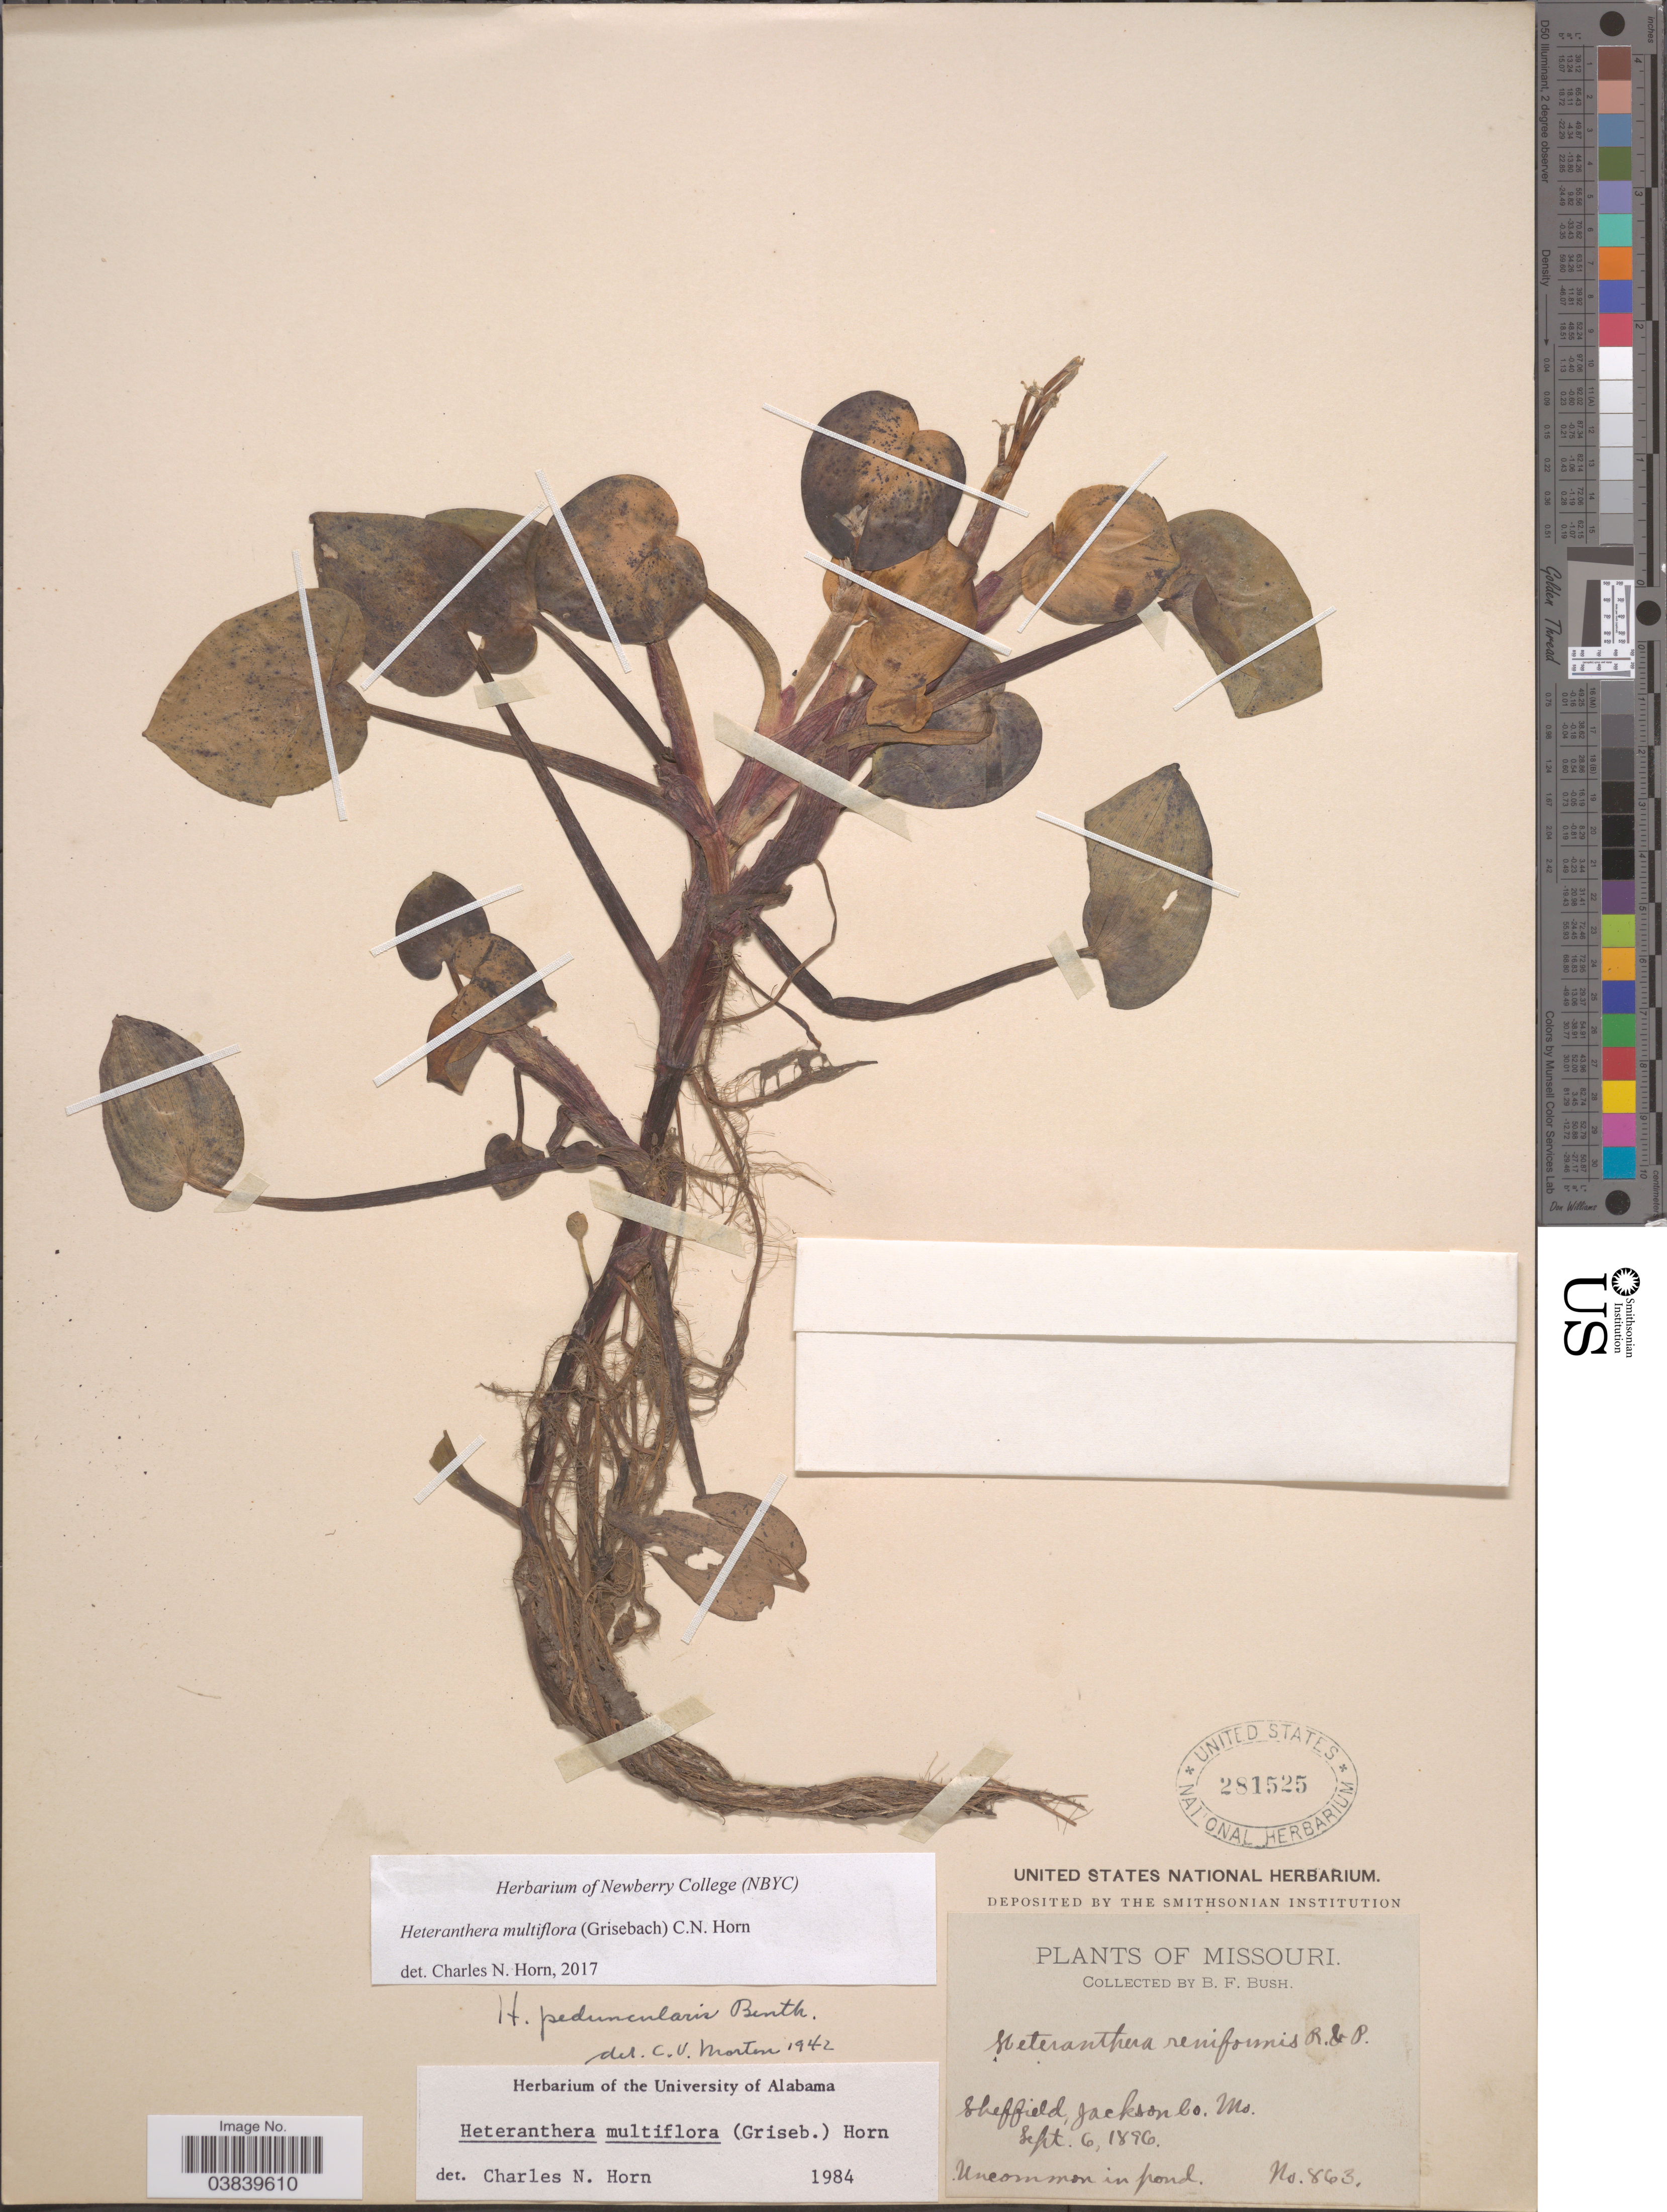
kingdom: Plantae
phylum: Tracheophyta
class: Liliopsida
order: Commelinales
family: Pontederiaceae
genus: Heteranthera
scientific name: Heteranthera multiflora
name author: (Griseb.) C.N. Horn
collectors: B. F. Bush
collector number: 863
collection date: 1896-09-06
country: United States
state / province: Missouri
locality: Sheffield, Jackson Co.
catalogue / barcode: US 281525